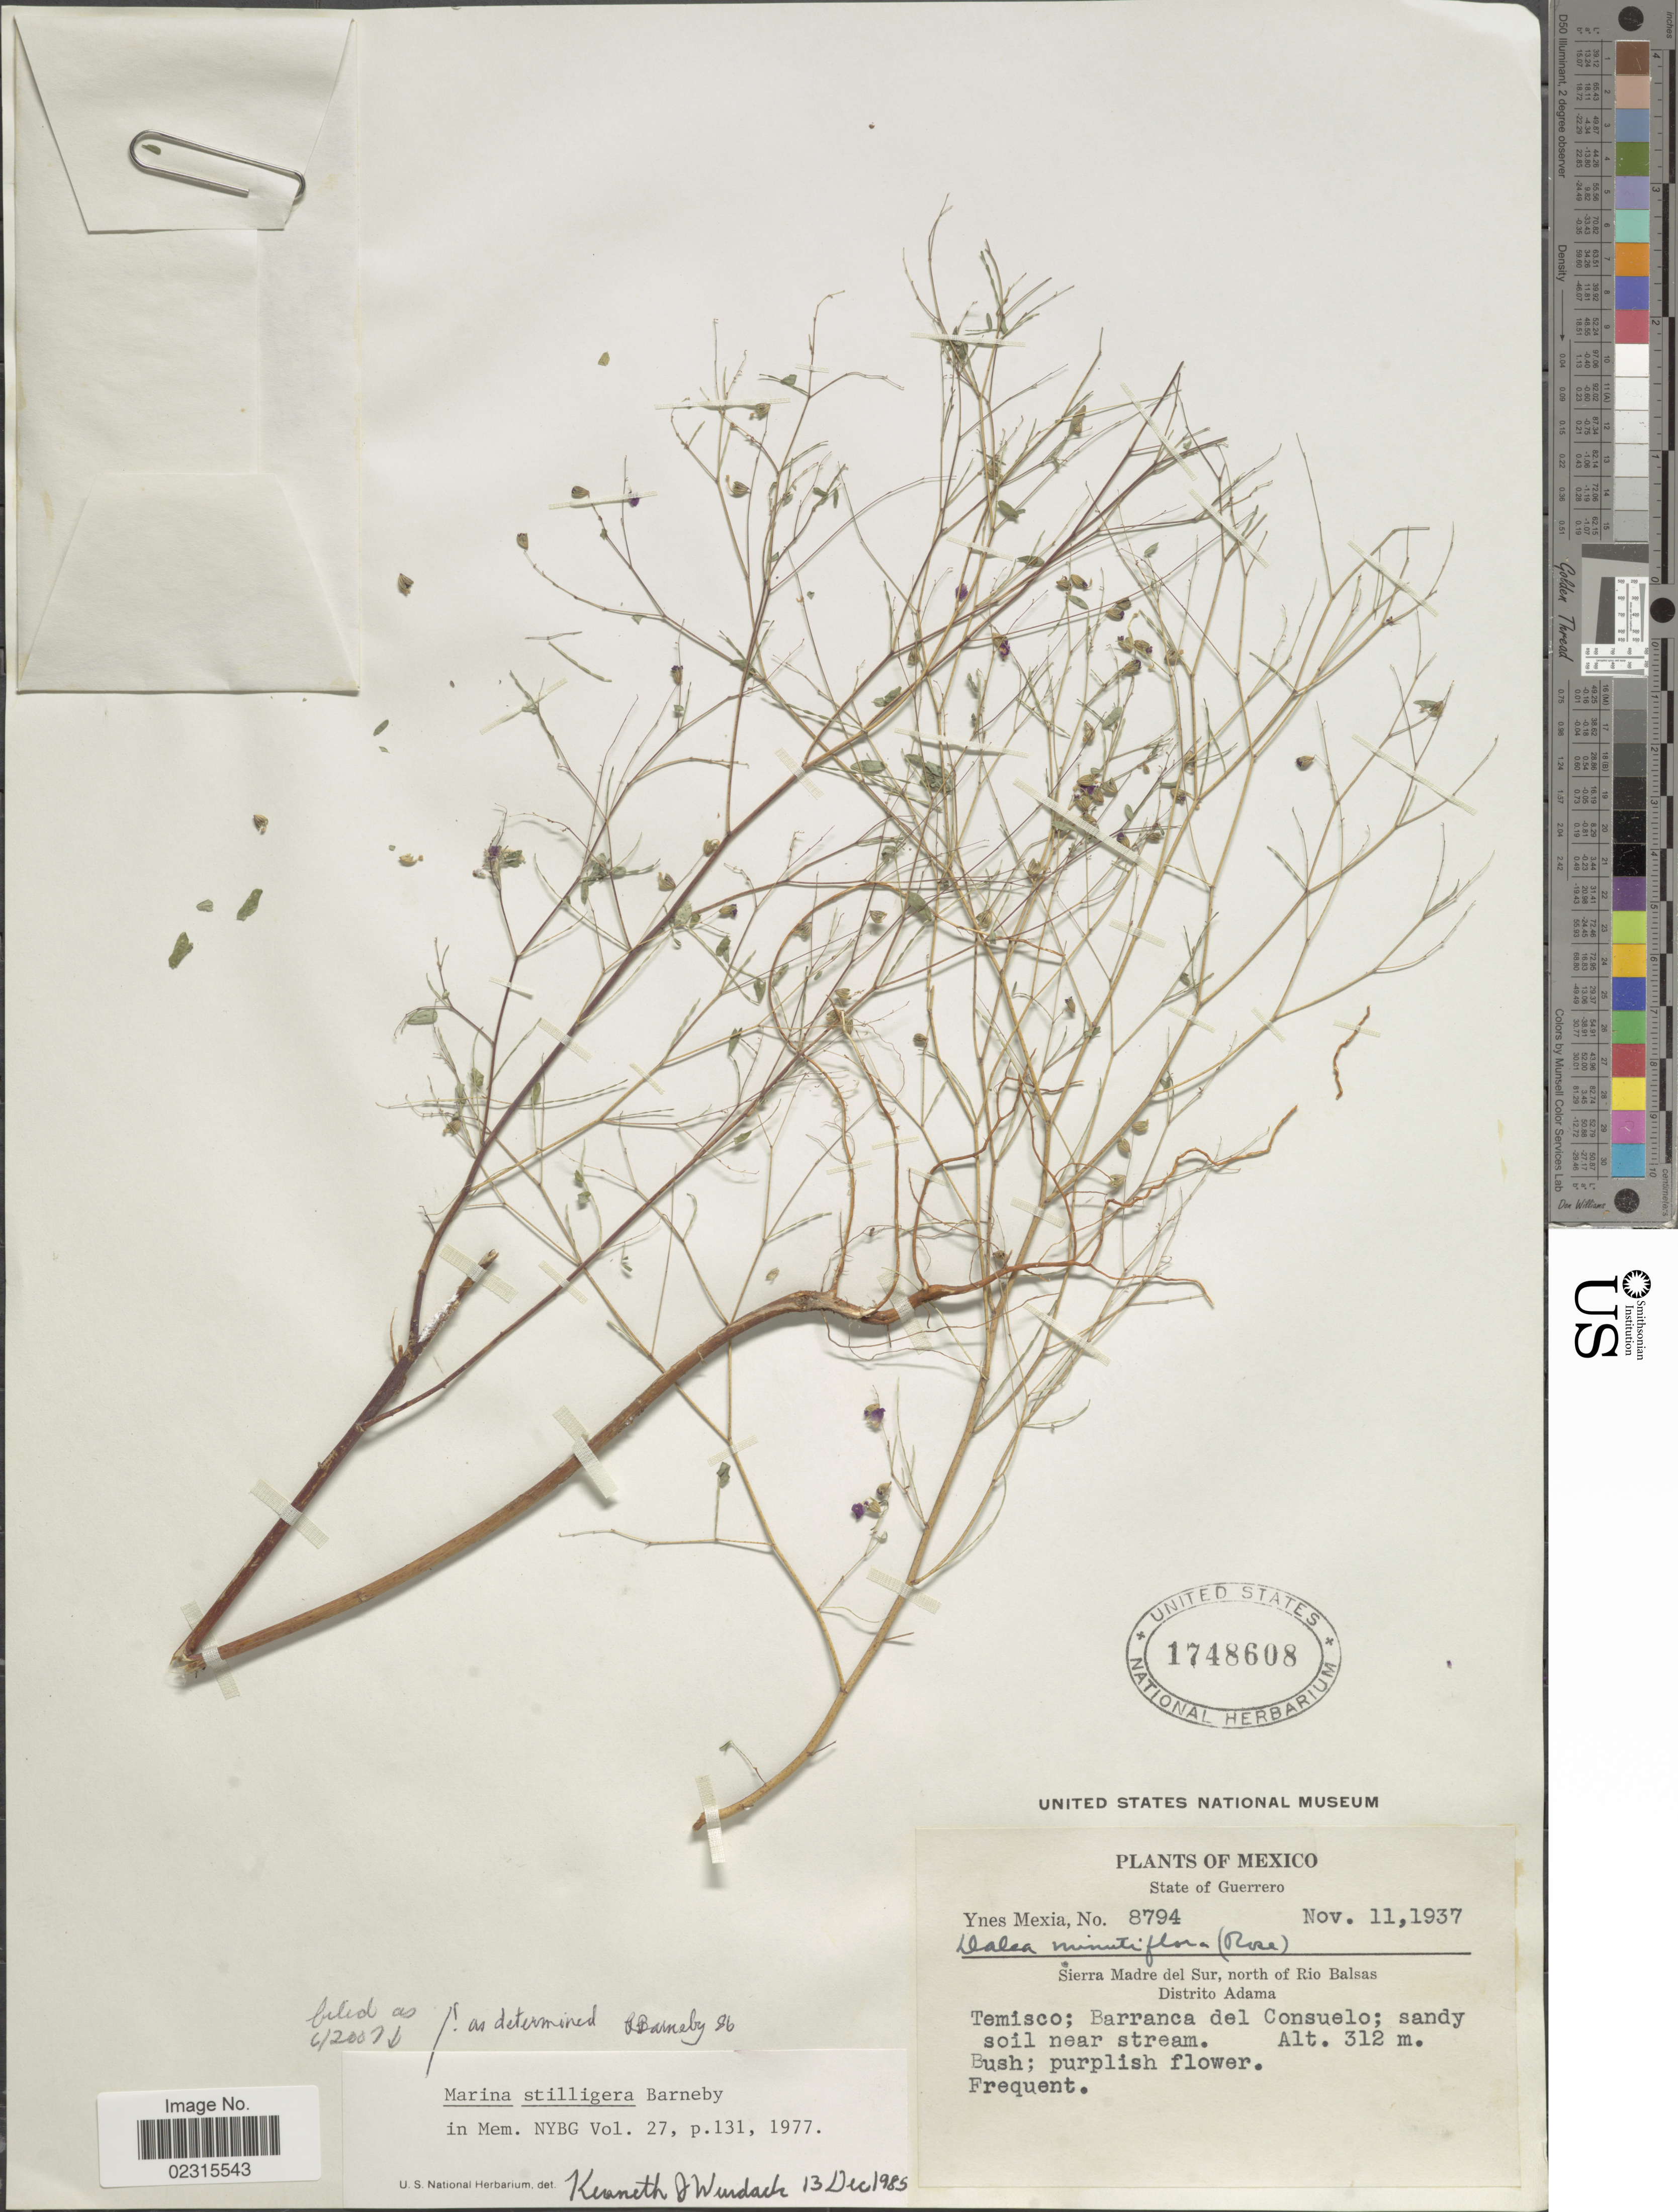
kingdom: Plantae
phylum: Tracheophyta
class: Magnoliopsida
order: Fabales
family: Fabaceae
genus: Marina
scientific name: Marina stilligera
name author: Barneby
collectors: Y. Mexia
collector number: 8794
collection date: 1937-11-11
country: Mexico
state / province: Guerrero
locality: Sierra Madre del Sur, north of Rio Balsas Distrito Adama, Temisco; Barranca del Consuelo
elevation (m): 312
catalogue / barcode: US 1748608